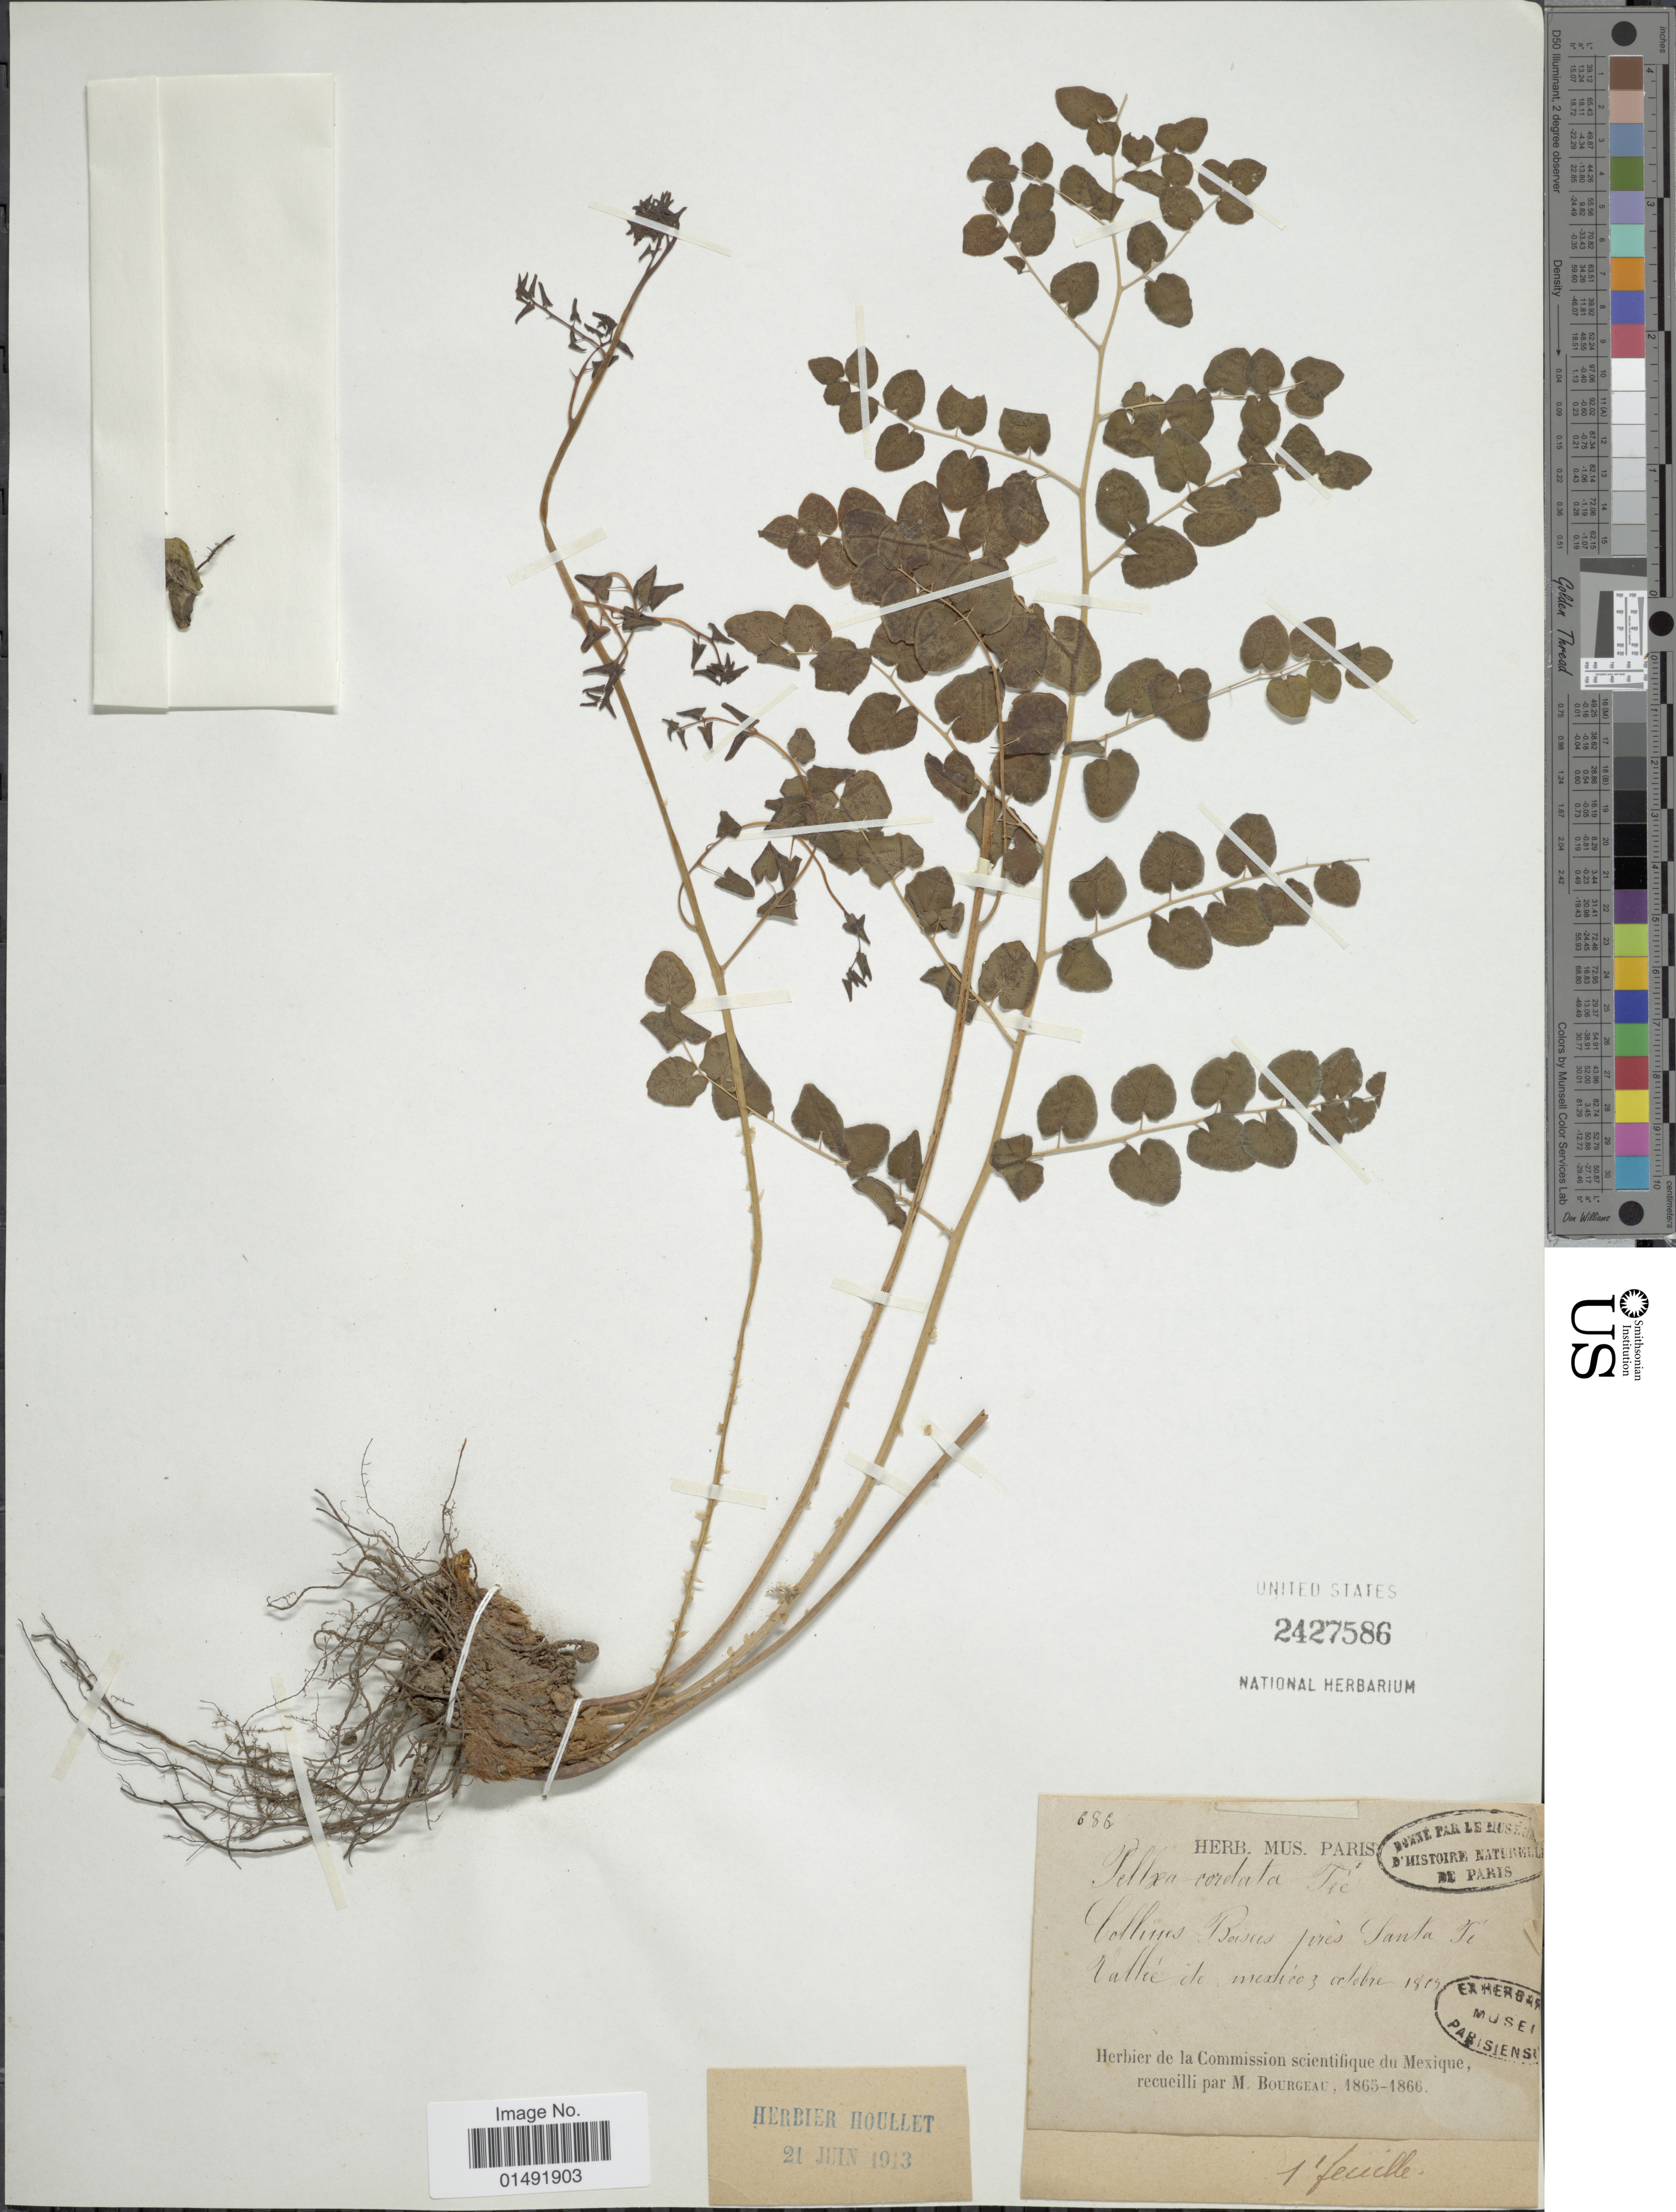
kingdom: Plantae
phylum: Tracheophyta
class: Polypodiopsida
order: Polypodiales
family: Pteridaceae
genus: Pellaea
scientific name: Pellaea cordifolia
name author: (Sessé) A.R. Sm.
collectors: M. Bourgeau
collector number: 686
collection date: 1803-10-03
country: Mexico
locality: Collines Boisées près Santa Fé, Vallée de Mexico [Wooded hills near Santa Fe, Valley of Mexico]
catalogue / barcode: US 2427586